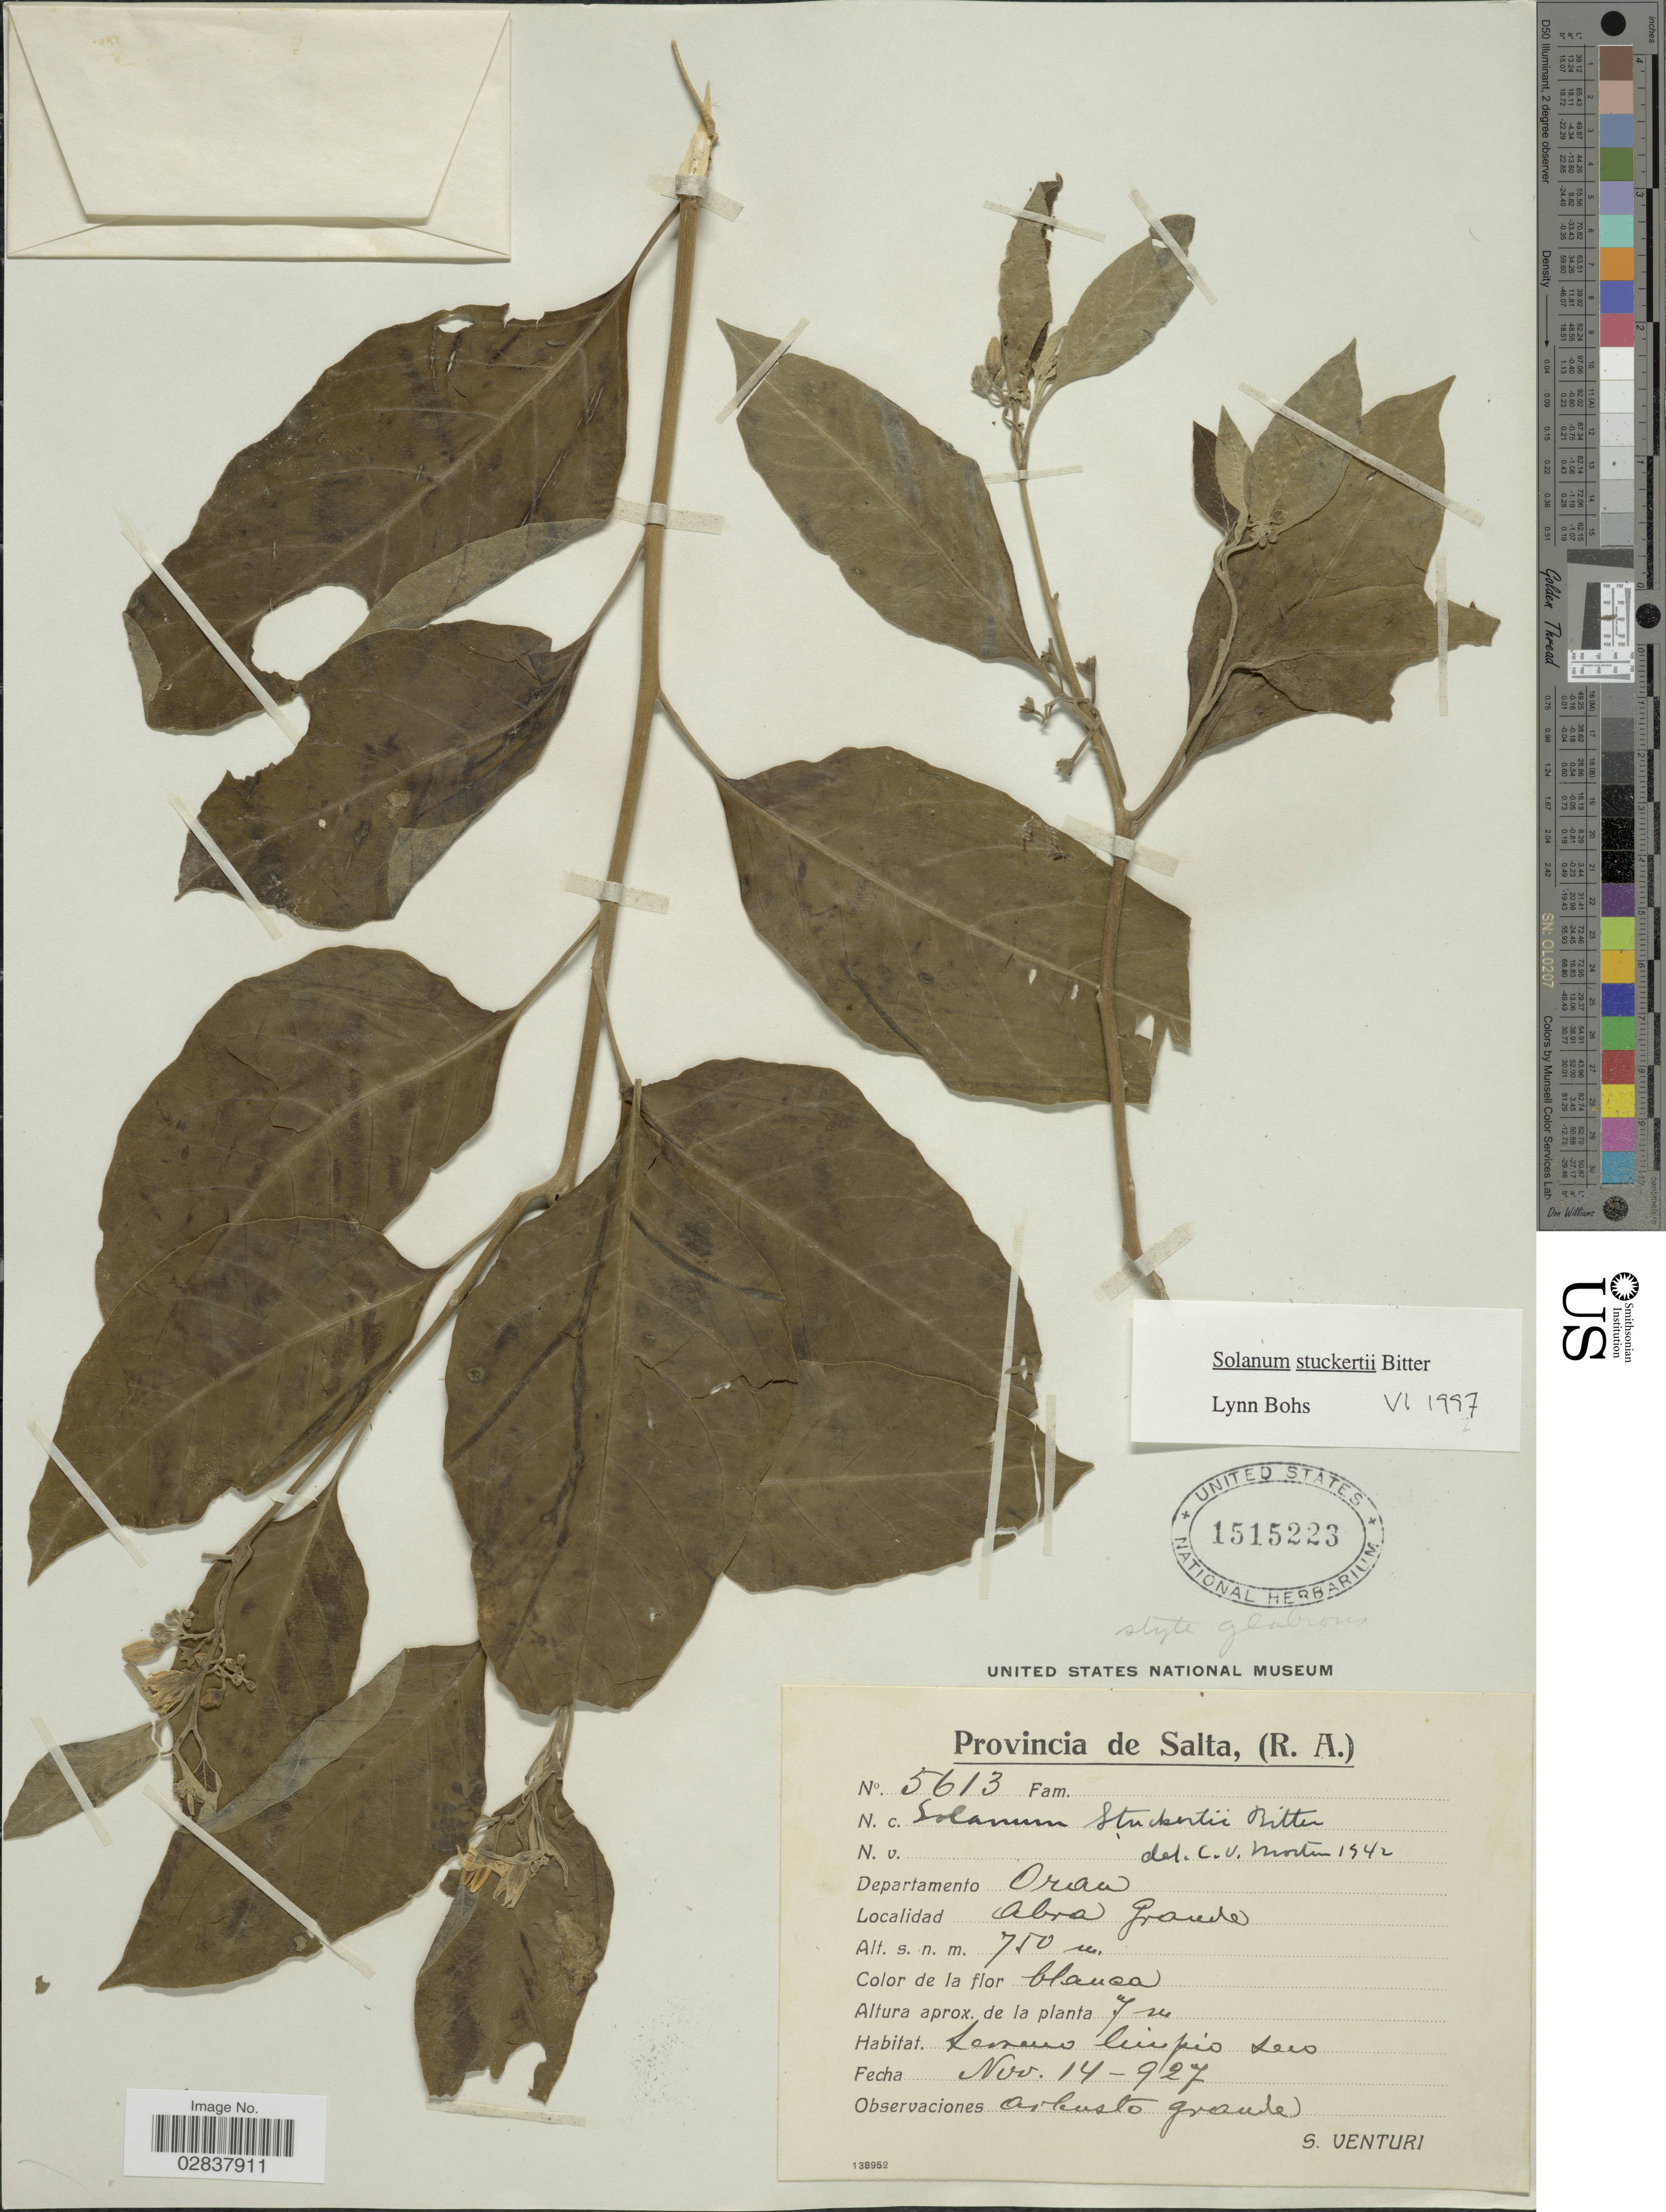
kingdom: Plantae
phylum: Tracheophyta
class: Magnoliopsida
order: Solanales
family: Solanaceae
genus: Solanum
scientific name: Solanum stuckertii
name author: Bitter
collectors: S. Venturi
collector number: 5613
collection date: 1927-11-14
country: Argentina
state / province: Salta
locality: (R.A.) Departamento Oran, Abra Grande.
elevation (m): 750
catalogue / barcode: US 1515223